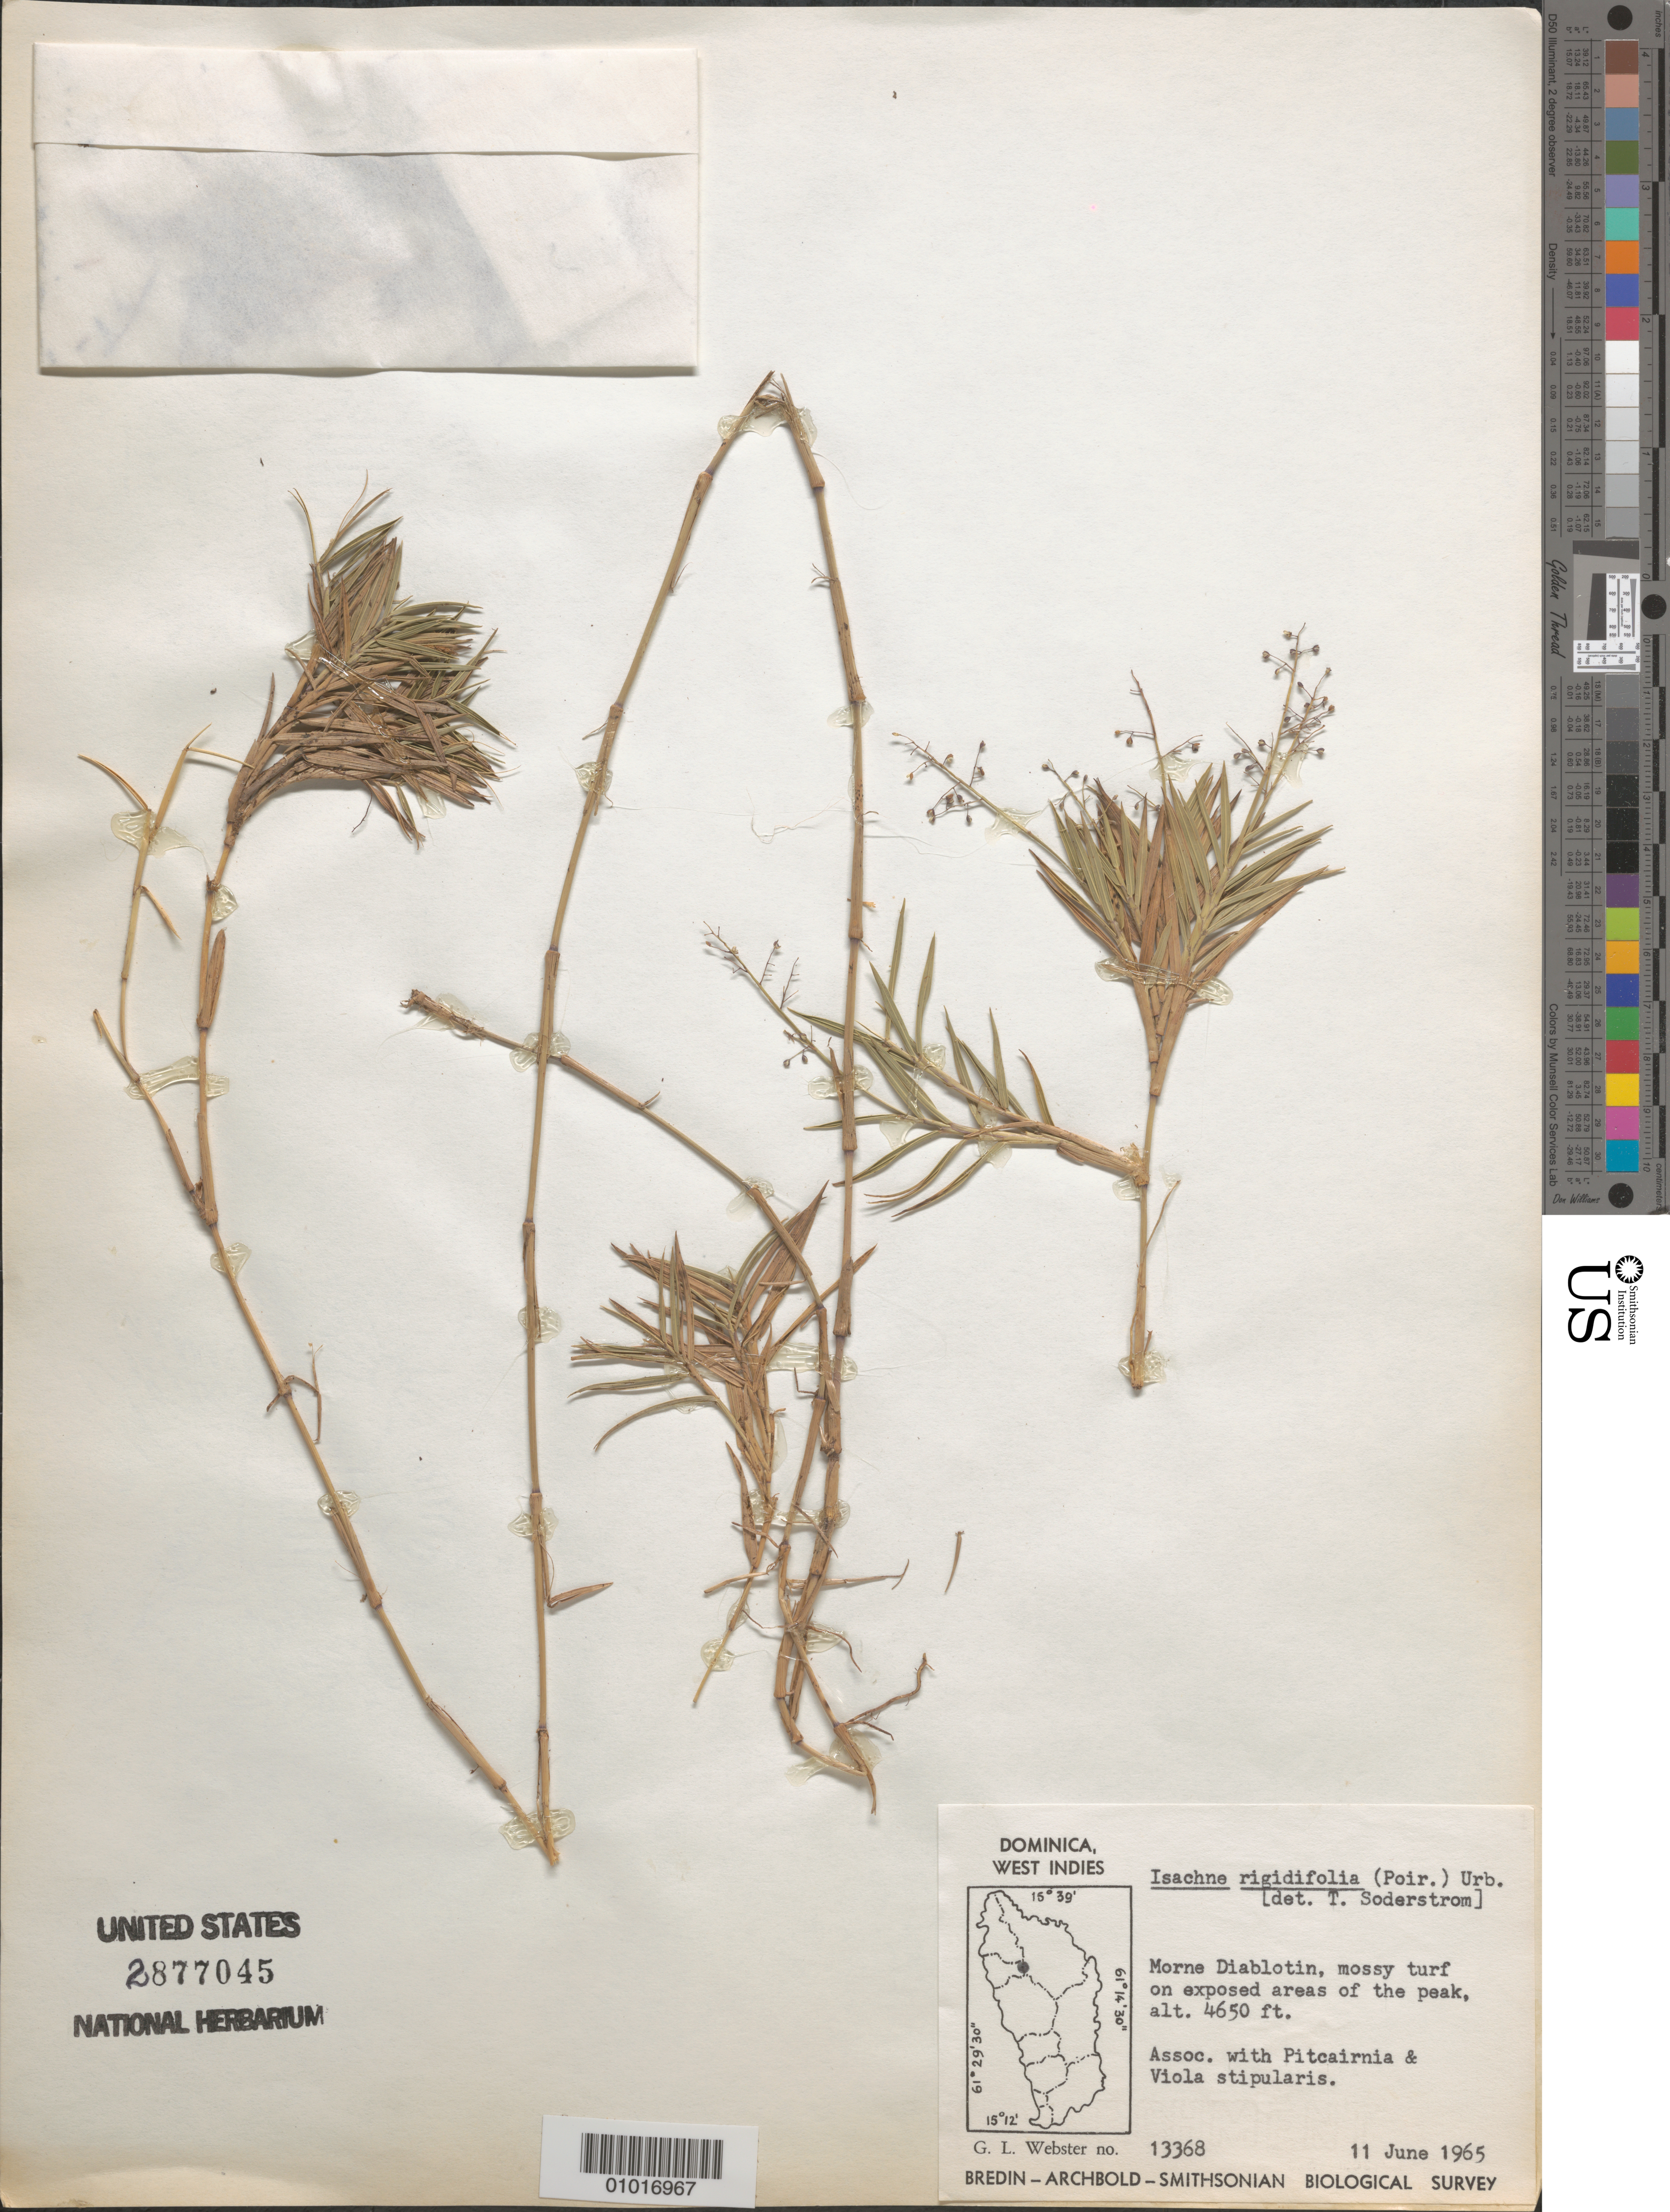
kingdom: Plantae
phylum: Tracheophyta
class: Liliopsida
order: Poales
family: Poaceae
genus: Isachne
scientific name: Isachne rigidifolia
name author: (Poir.) Urb.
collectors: G. L. Webster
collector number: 13368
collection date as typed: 11 Jun 1965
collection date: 1965-06-11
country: Dominica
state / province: St. Andrew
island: Dominica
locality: Morne Diablotin, mossy turf on exposed areas of the peak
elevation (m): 1417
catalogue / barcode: US 2877045